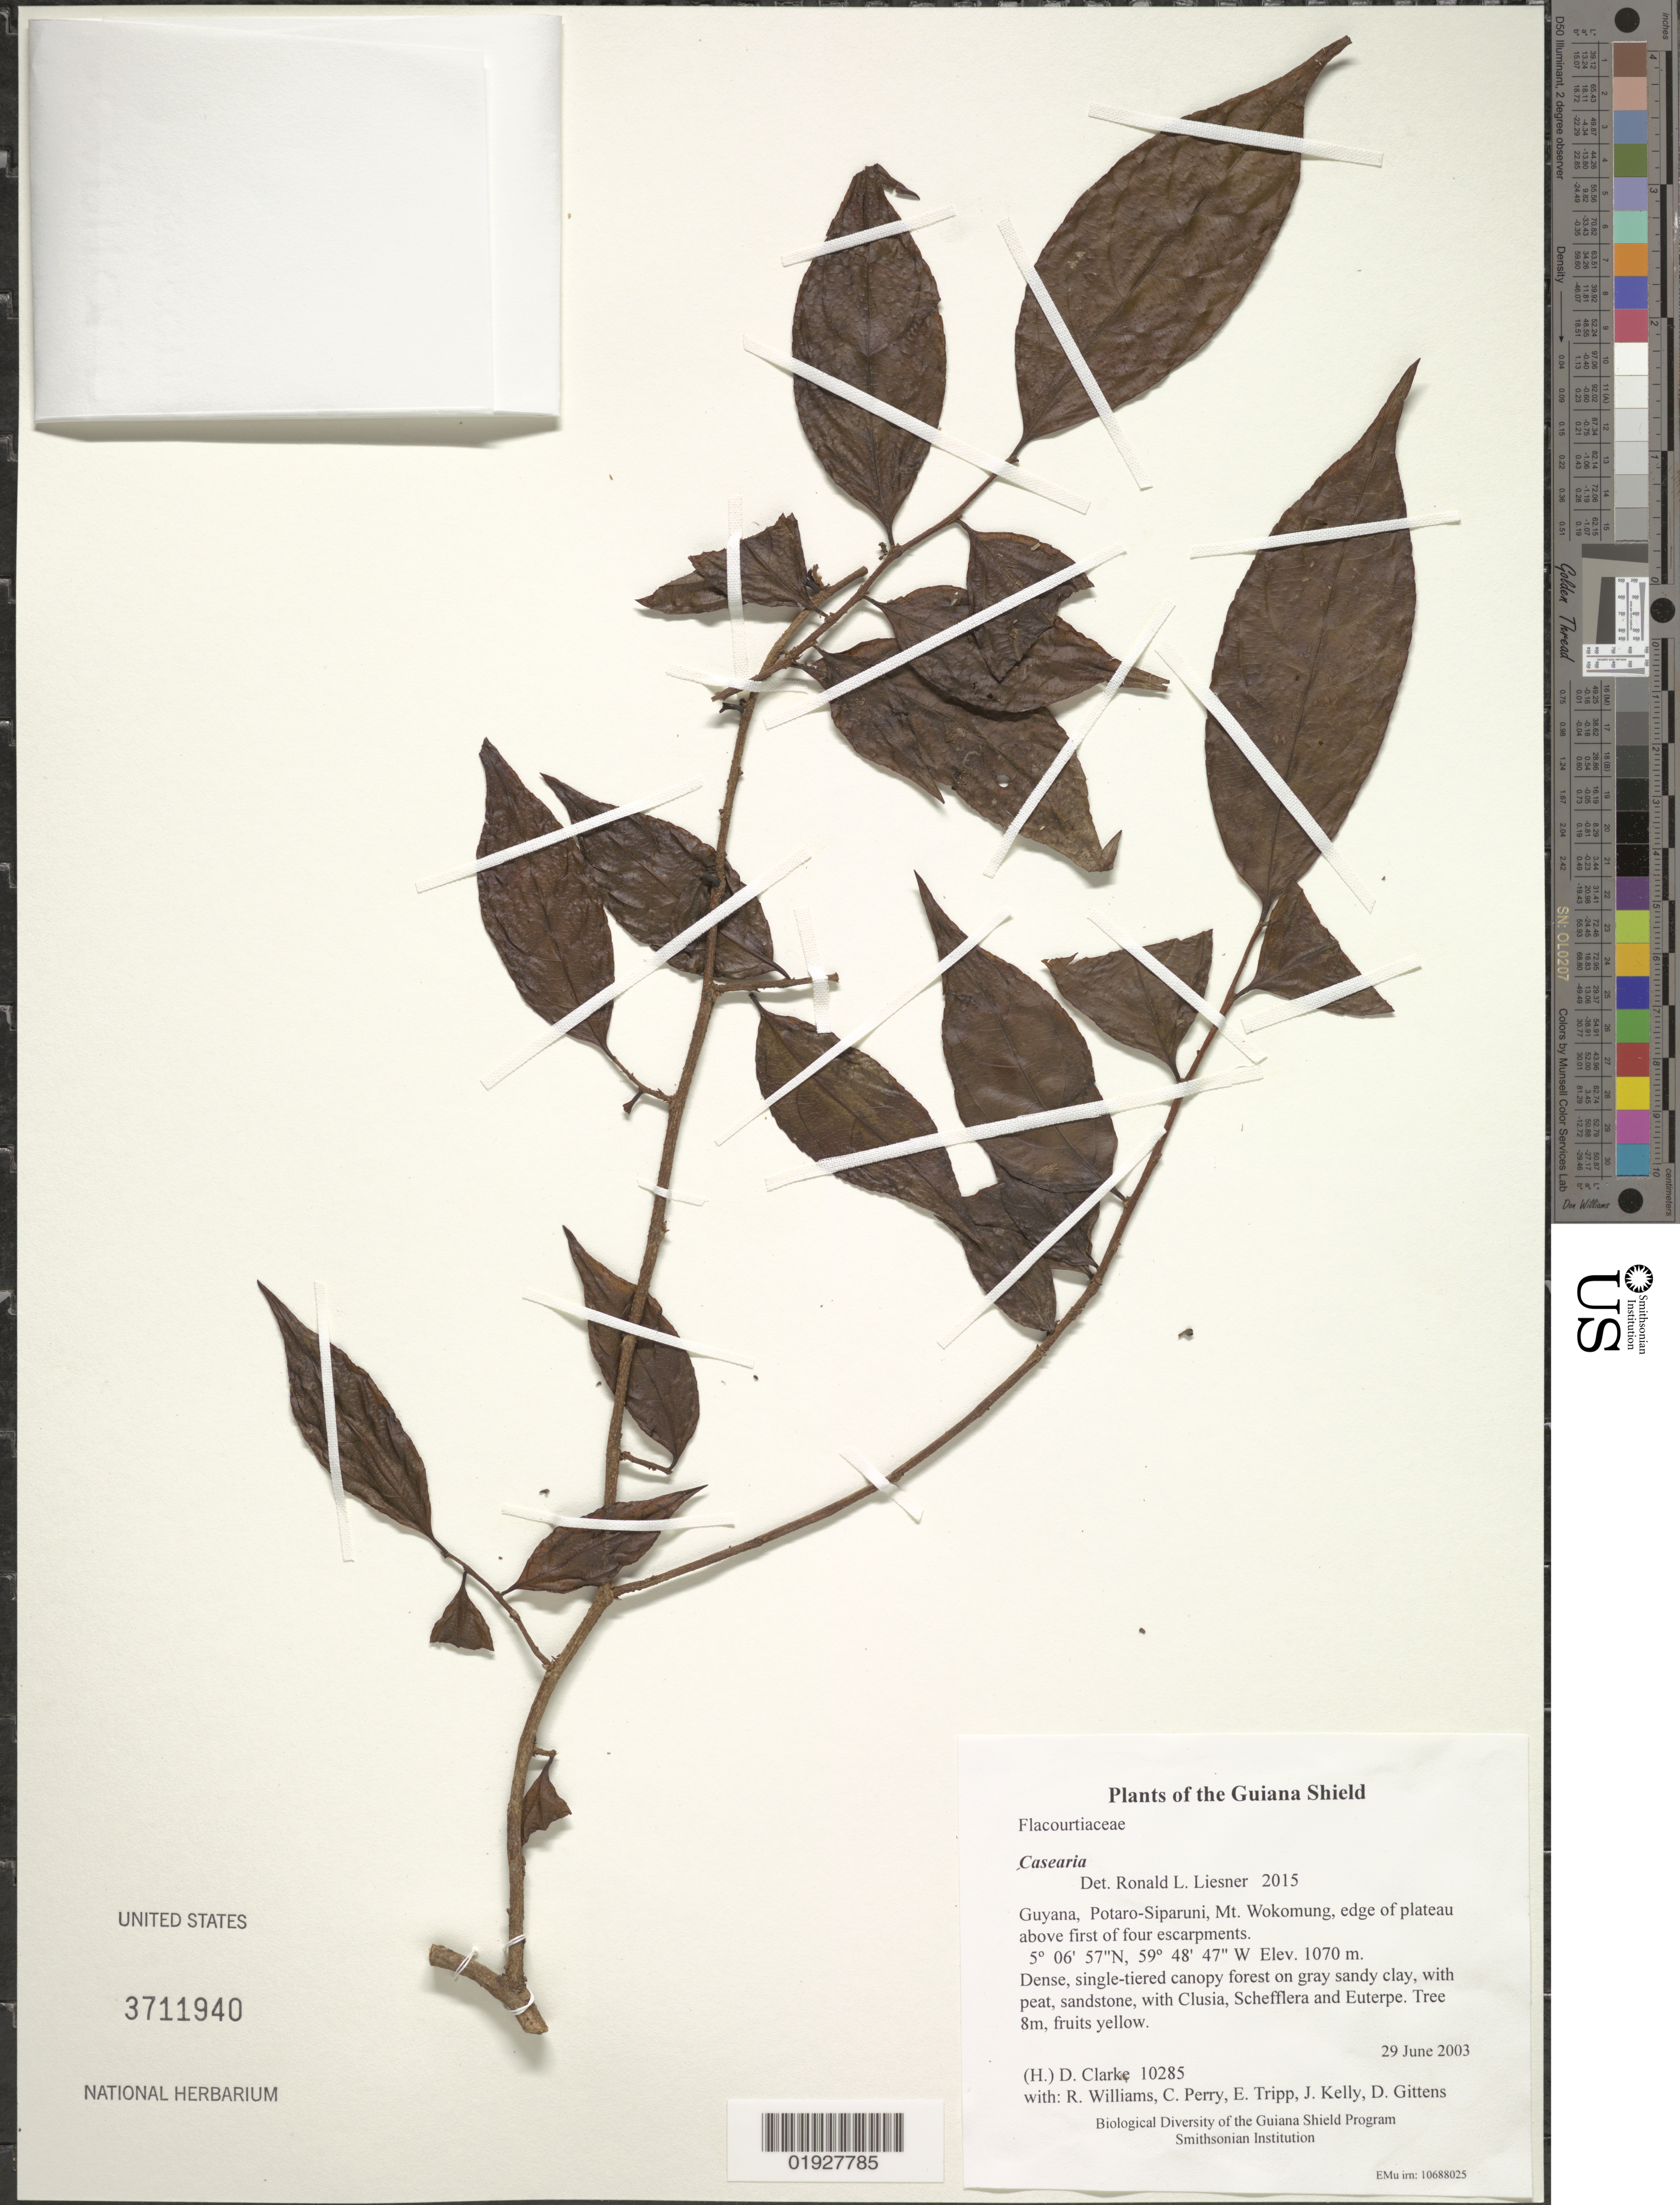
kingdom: Plantae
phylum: Tracheophyta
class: Magnoliopsida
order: Malpighiales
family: Salicaceae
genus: Casearia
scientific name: Casearia sp.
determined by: Liesner, R. L.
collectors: H. D. Clarke, R. Williams, C. Perry, E. Tripp, J. Kelly, D. Gittens & S. R. Stern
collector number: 10285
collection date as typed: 29 June 2003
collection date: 2003-06-29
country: Guyana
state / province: Potaro-Siparuni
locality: Mt. Wokomung, edge of plateau above first of four escarpments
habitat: Dense, single-tiered canopy forest on gray sandy clay, with peat, sandstone, with Clusia, Schefflera and Euterpe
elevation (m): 1070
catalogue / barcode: US 3711940